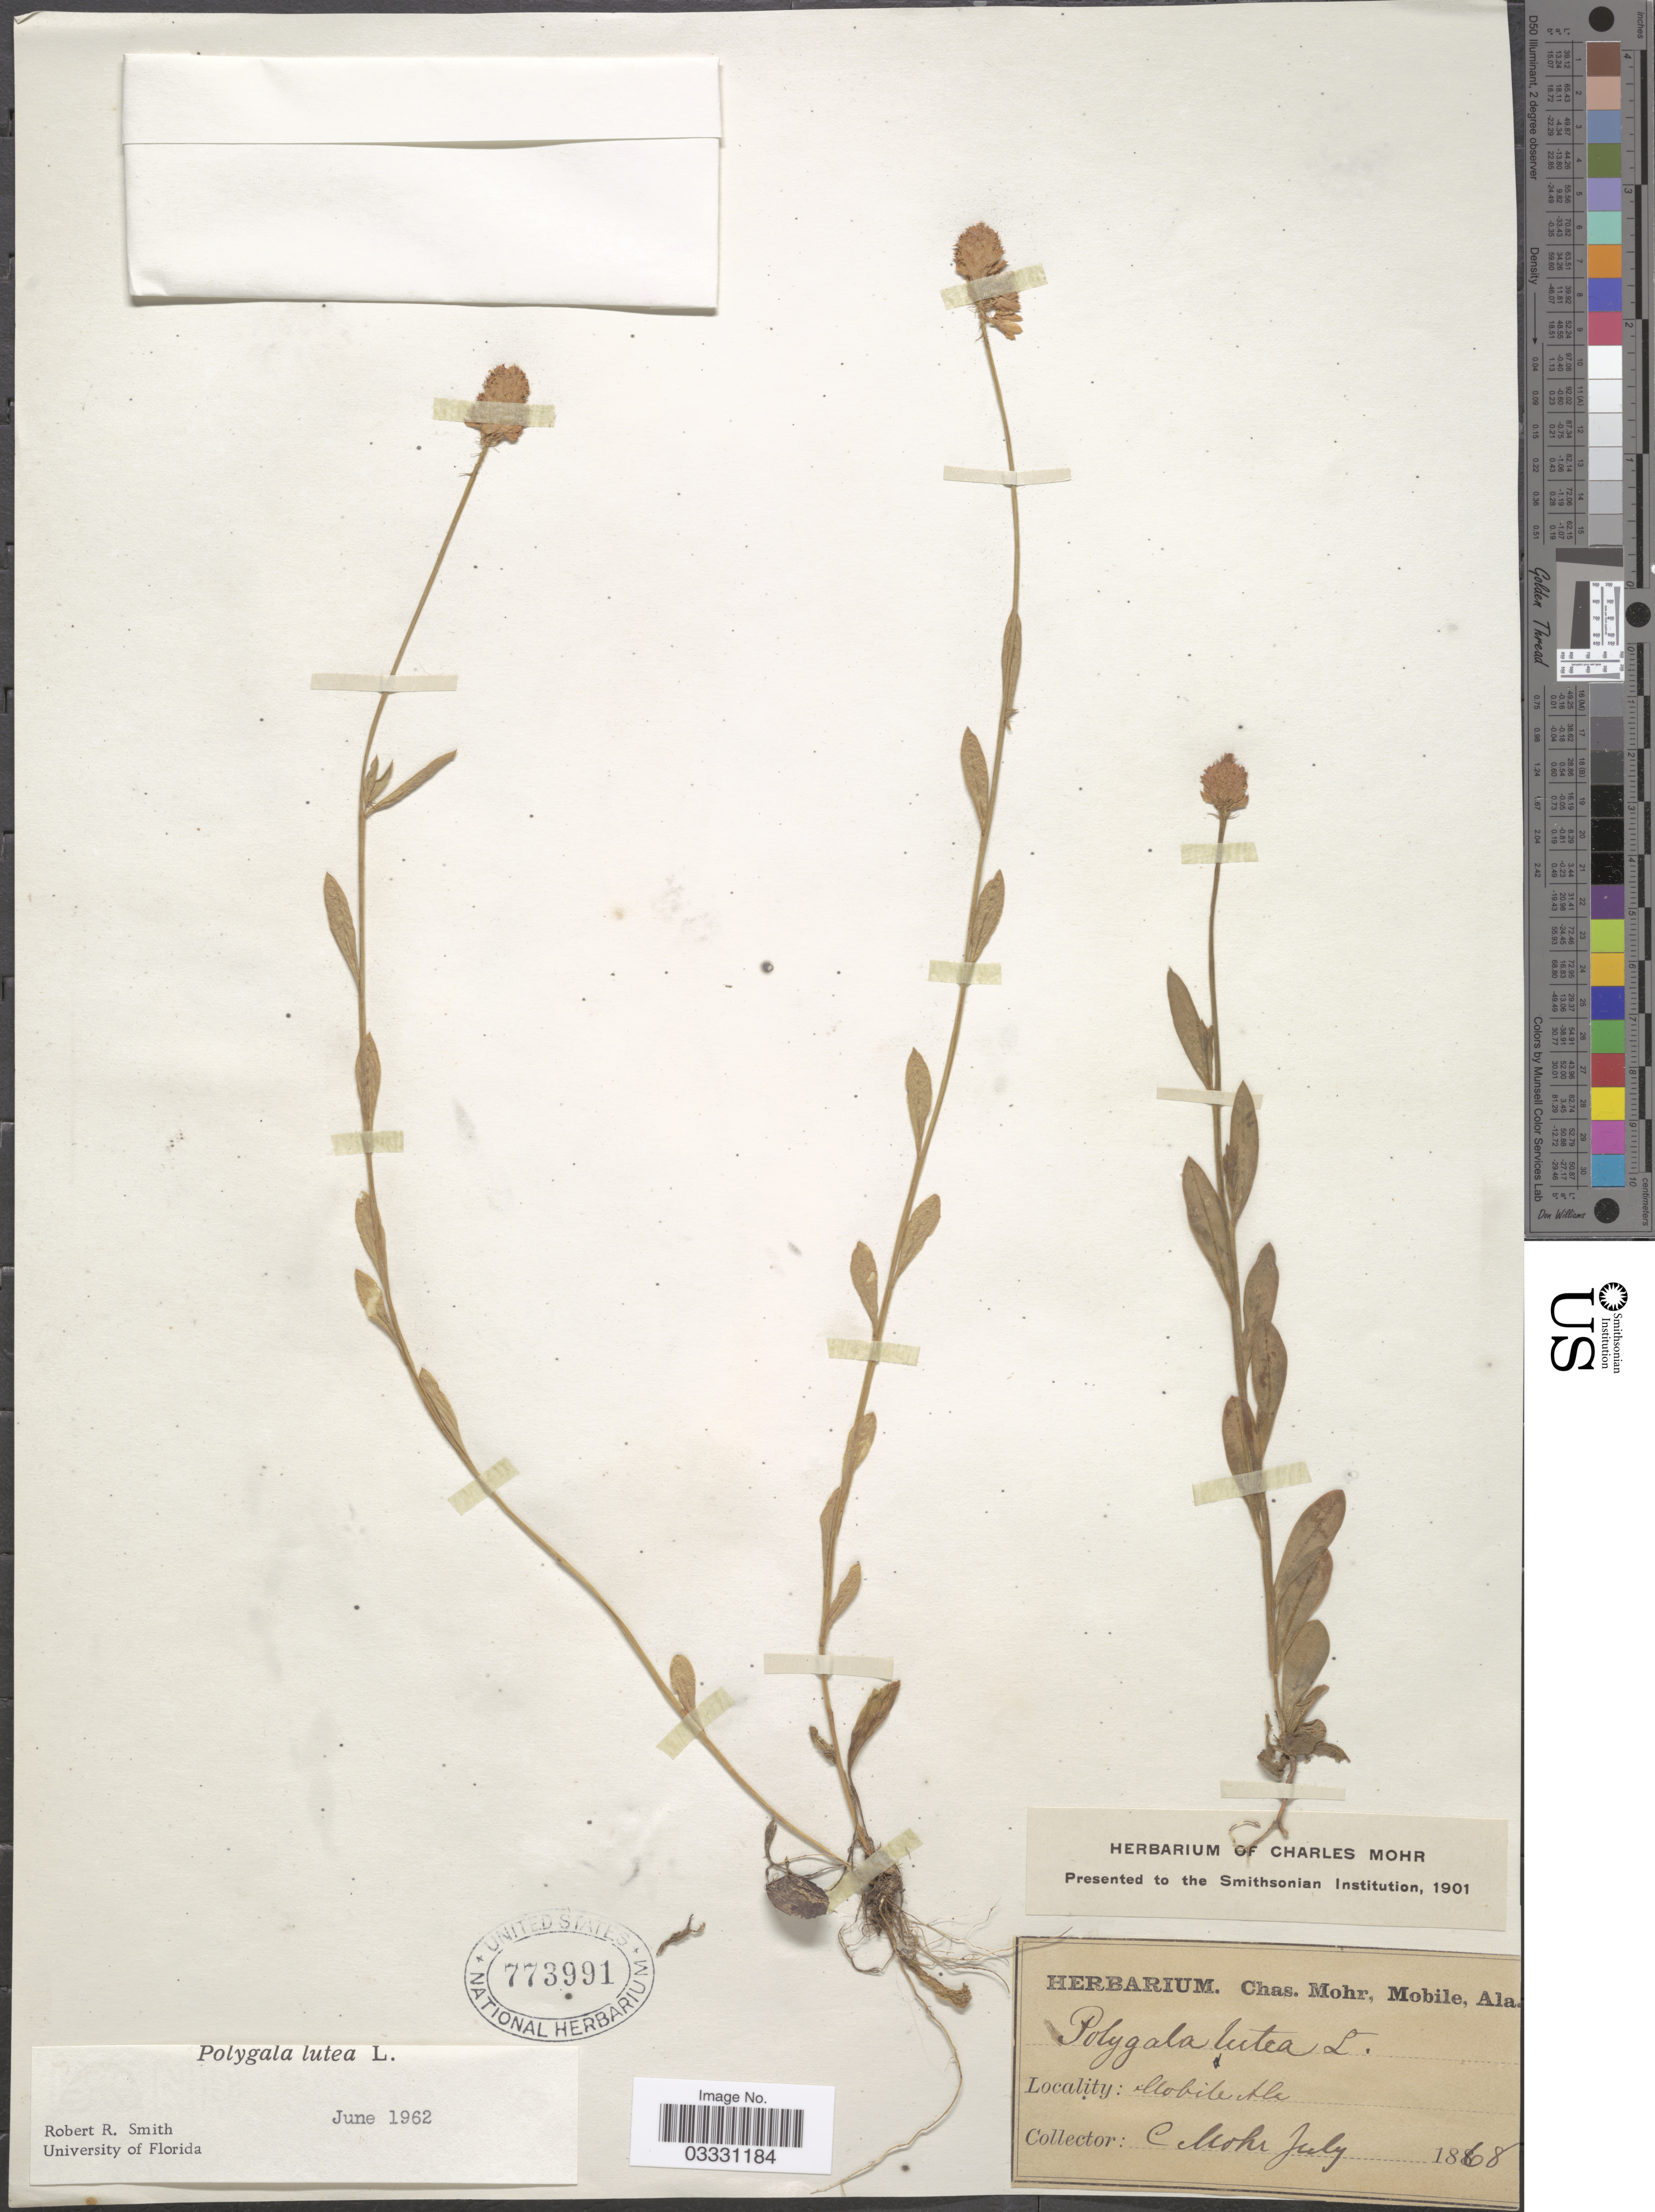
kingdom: Plantae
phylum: Tracheophyta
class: Magnoliopsida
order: Fabales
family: Polygalaceae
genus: Polygala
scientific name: Polygala lutea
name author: L.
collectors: Mohr, C. T. (herbarium)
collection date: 1868-07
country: United States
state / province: Alabama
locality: Mobile.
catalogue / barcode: US 773991